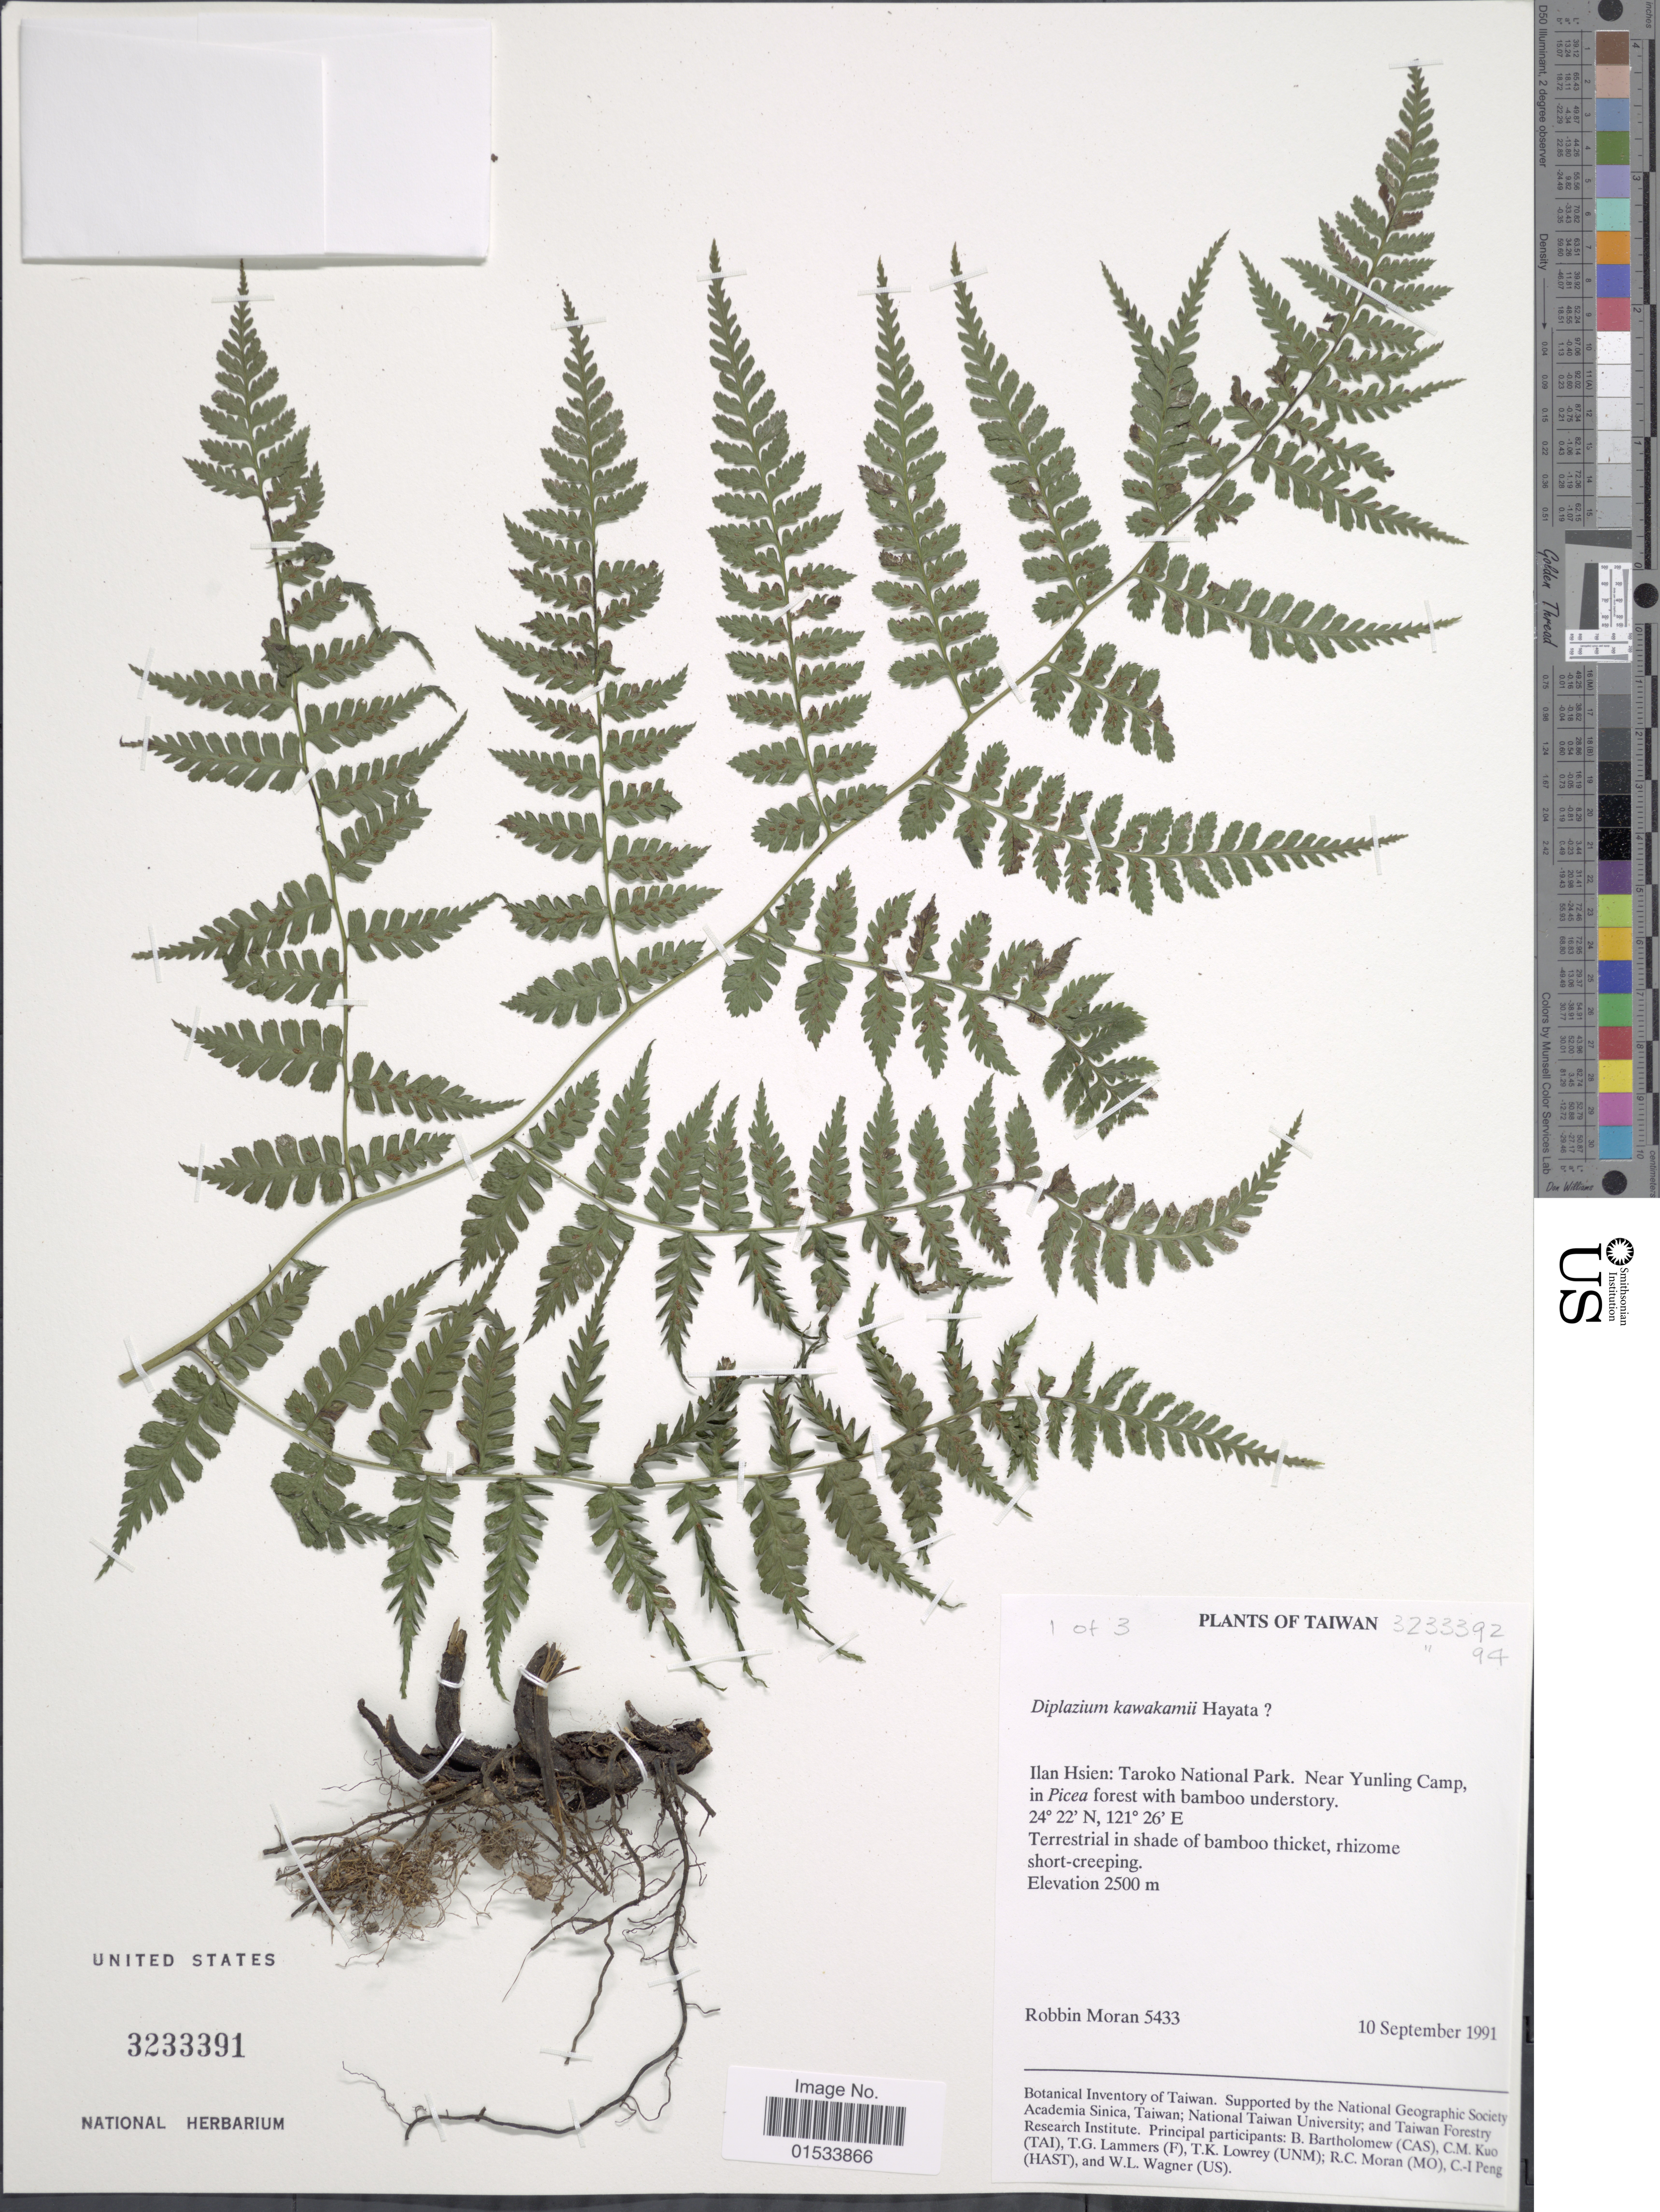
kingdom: Plantae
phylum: Tracheophyta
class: Polypodiopsida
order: Polypodiales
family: Athyriaceae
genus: Diplazium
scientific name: Diplazium kawakamii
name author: Hayata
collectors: R. C. Moran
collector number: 5433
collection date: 1991-09-10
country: Taiwan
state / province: Ilan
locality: Ila Hsien: Taroko National Park, Near Yungling Camp in Picea forest with bamboo understory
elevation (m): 2500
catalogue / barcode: US 3233391